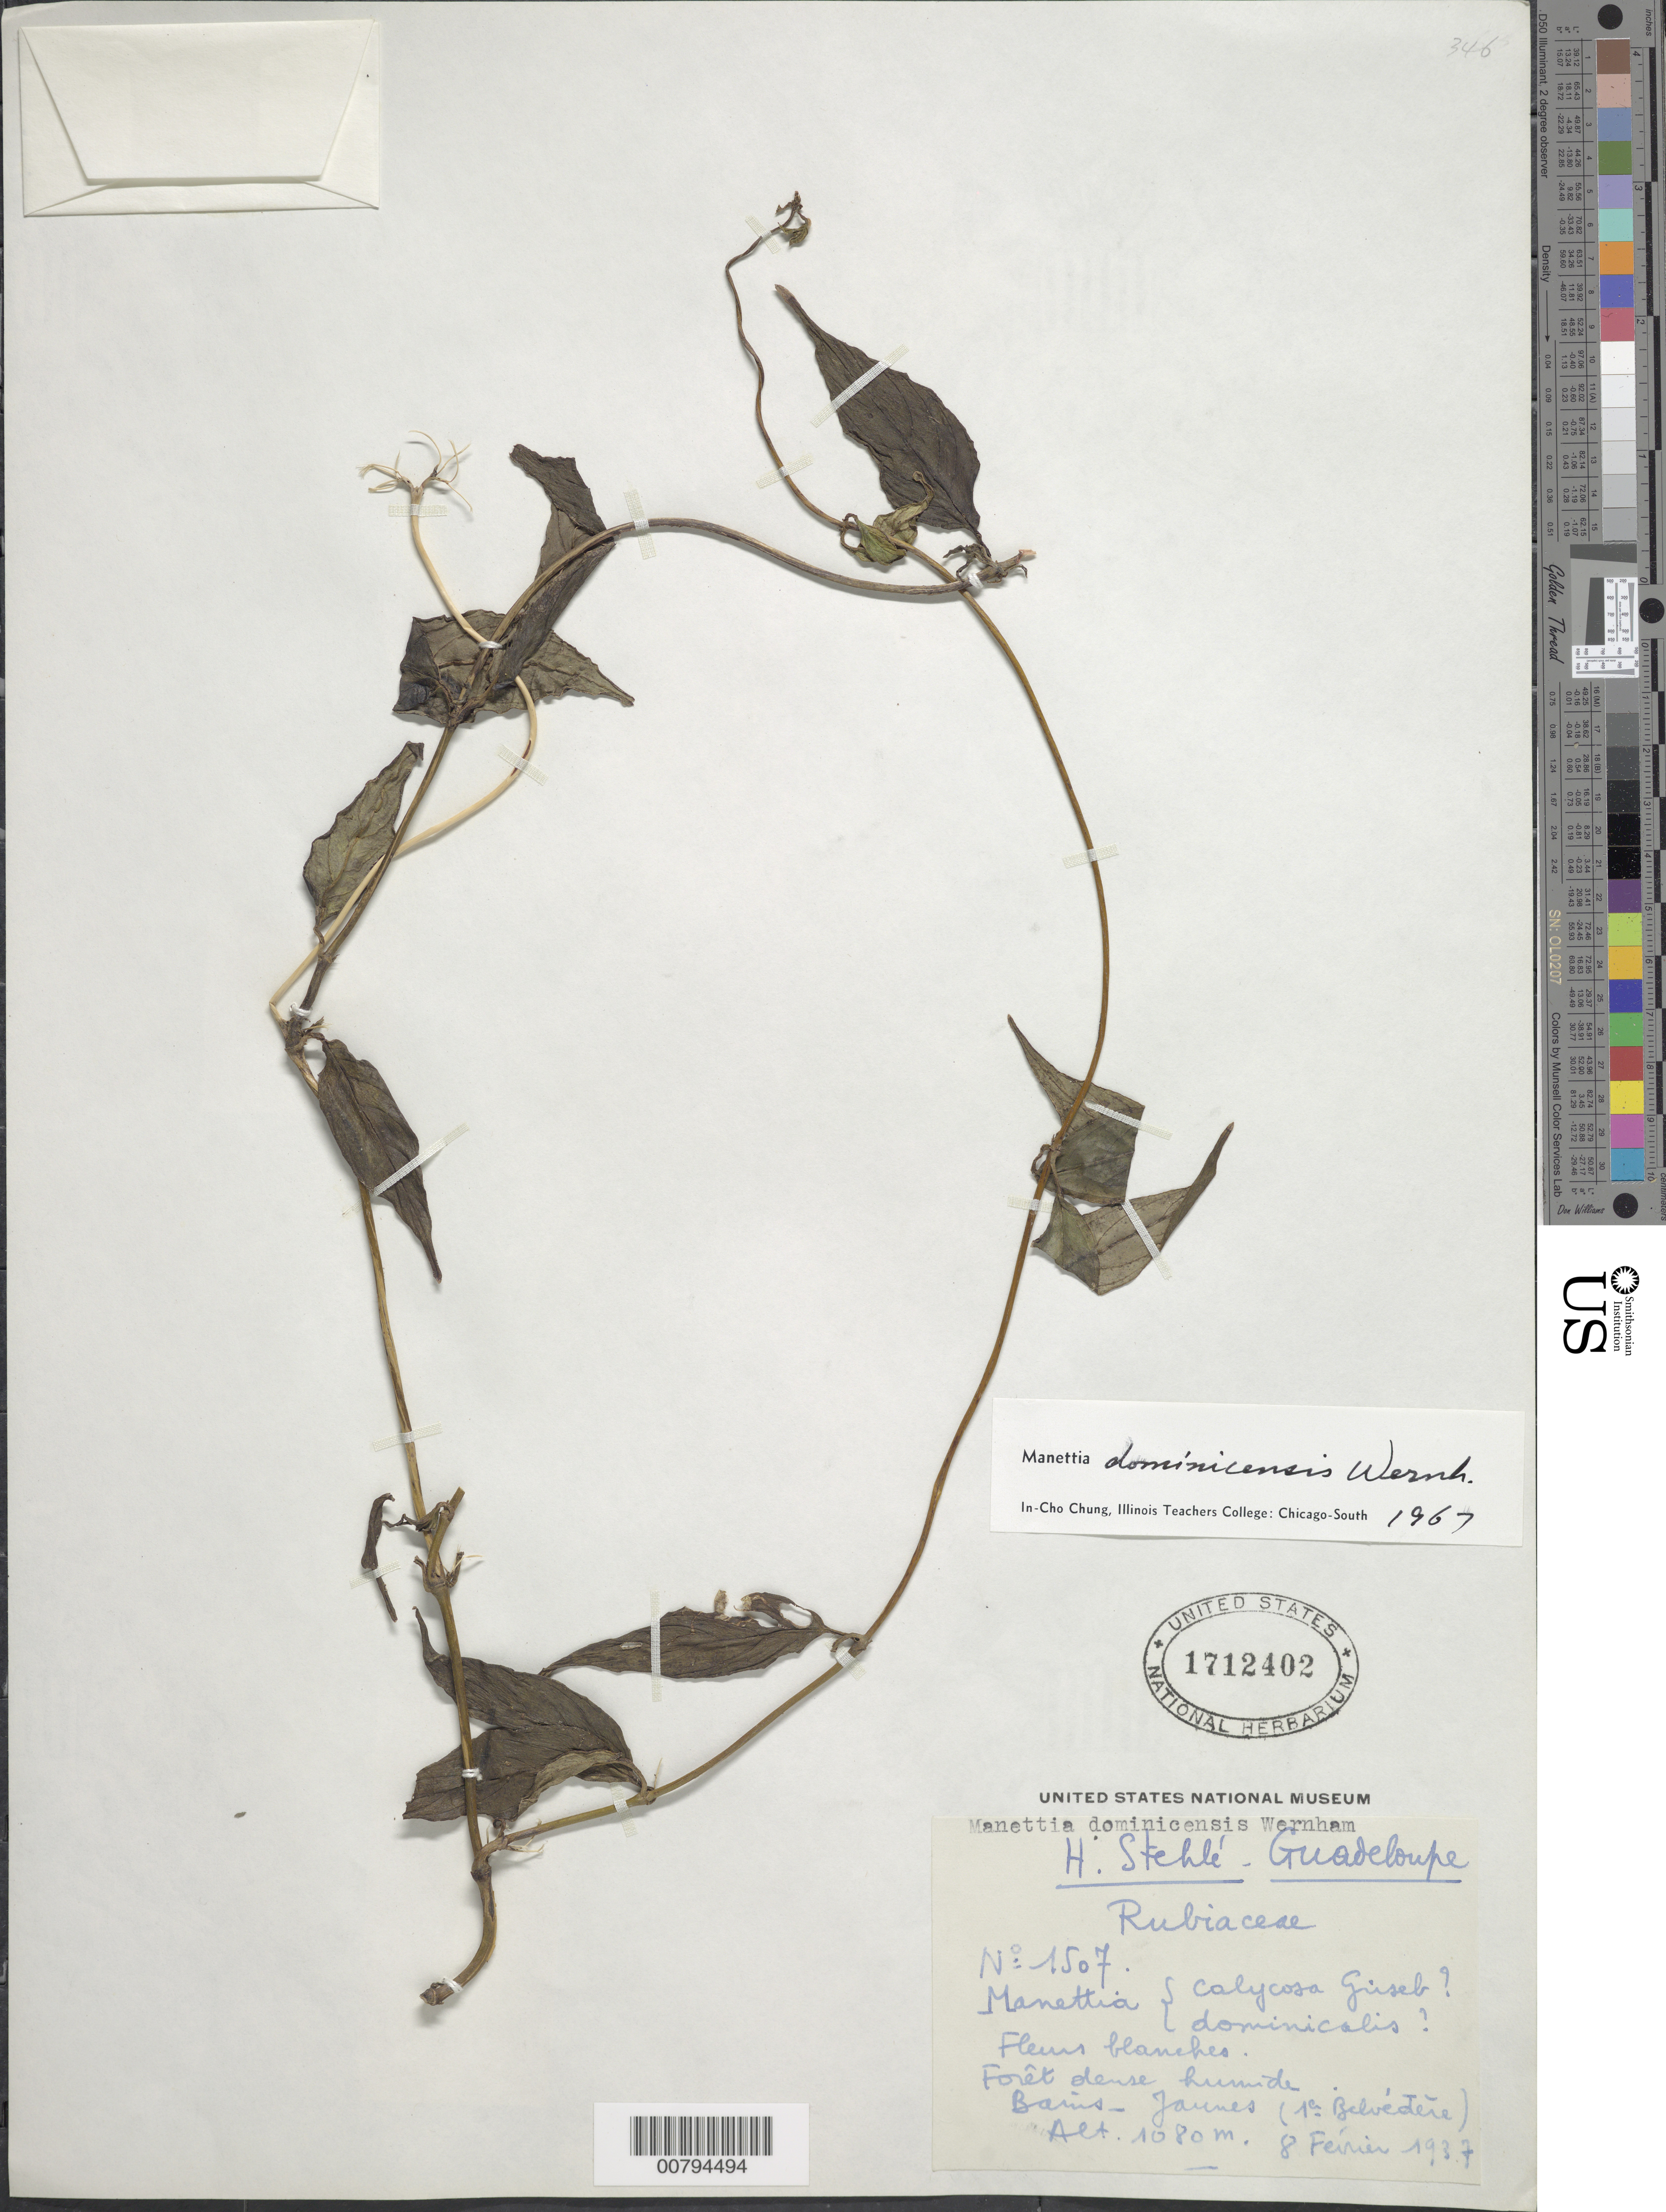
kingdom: Plantae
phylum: Tracheophyta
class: Magnoliopsida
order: Gentianales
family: Rubiaceae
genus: Manettia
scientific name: Manettia dominicensis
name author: Wernham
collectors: H. Stehlé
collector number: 1507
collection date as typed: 08 Feb 1937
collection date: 1937-02-08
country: Guadeloupe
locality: Bains-Jaunes (1a Zelvédere)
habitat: Rainforest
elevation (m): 1080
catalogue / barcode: US 1712402